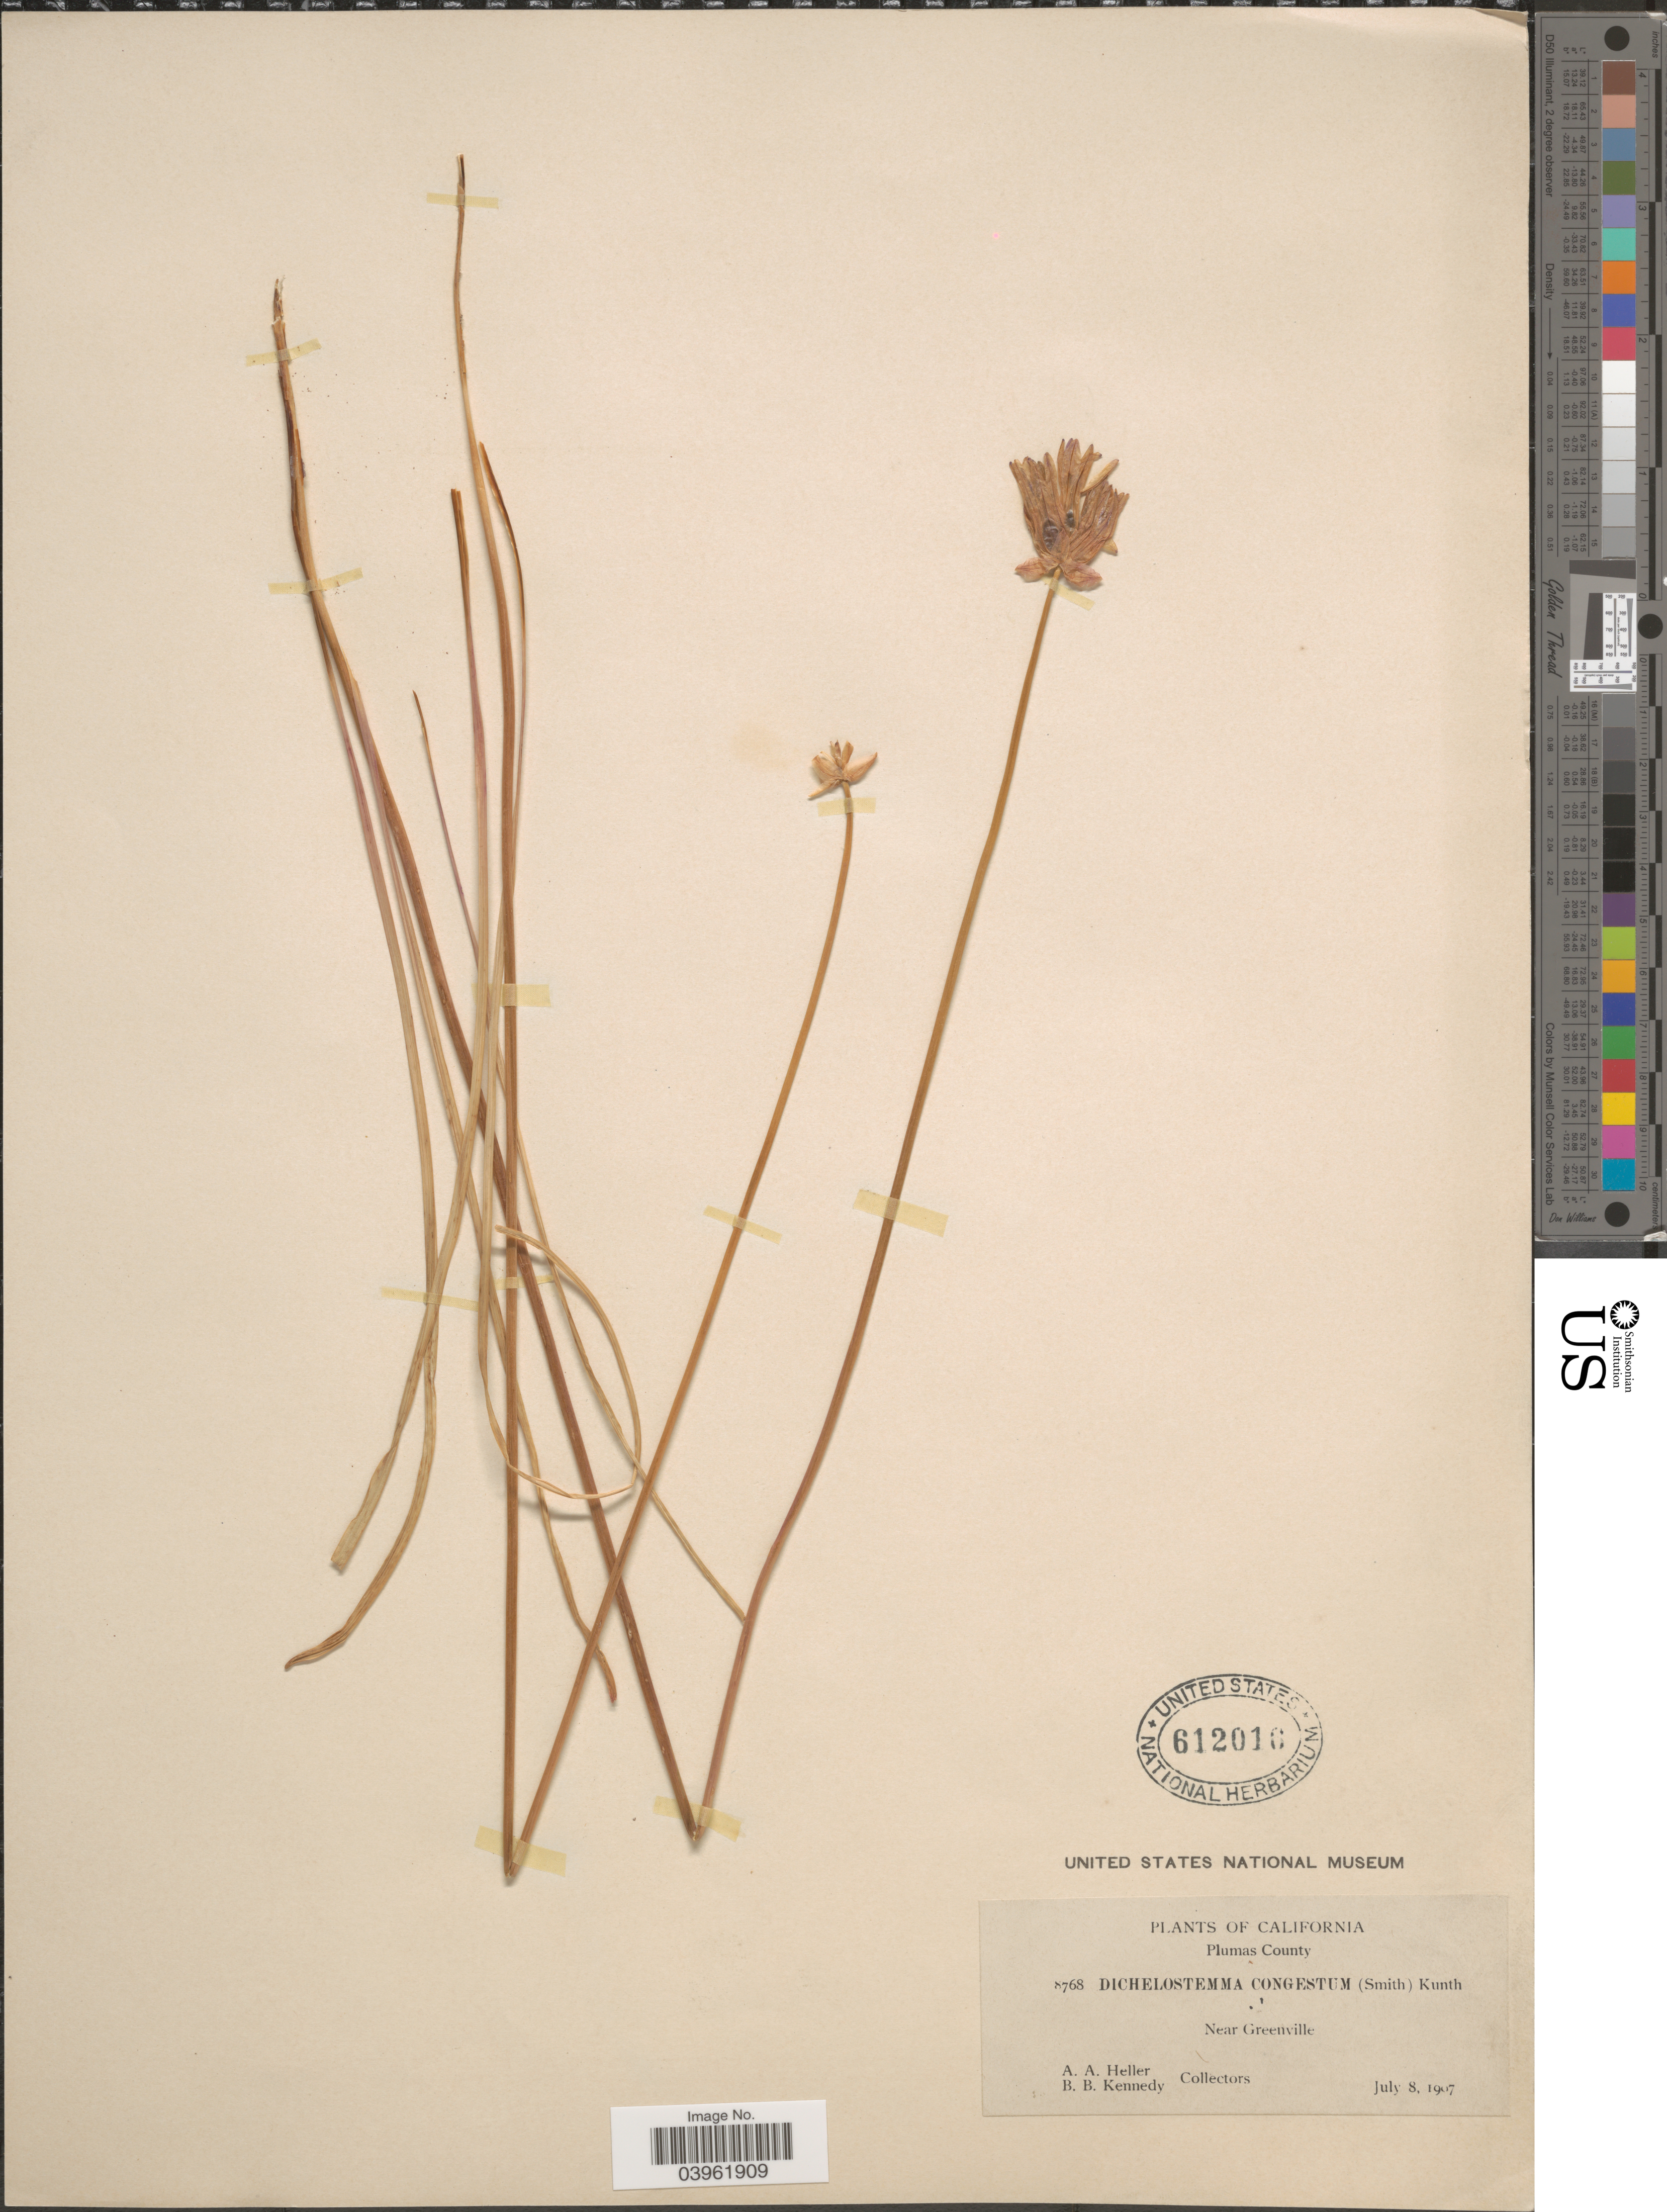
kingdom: Plantae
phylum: Tracheophyta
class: Liliopsida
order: Asparagales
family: Asparagaceae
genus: Dichelostemma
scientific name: Dichelostemma congestum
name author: Kunth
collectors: A. A. Heller & B. Kennedy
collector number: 8768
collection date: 1907-07-08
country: United States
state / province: California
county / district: Plumas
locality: Plumas County. Near Greenville.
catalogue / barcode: US 612016